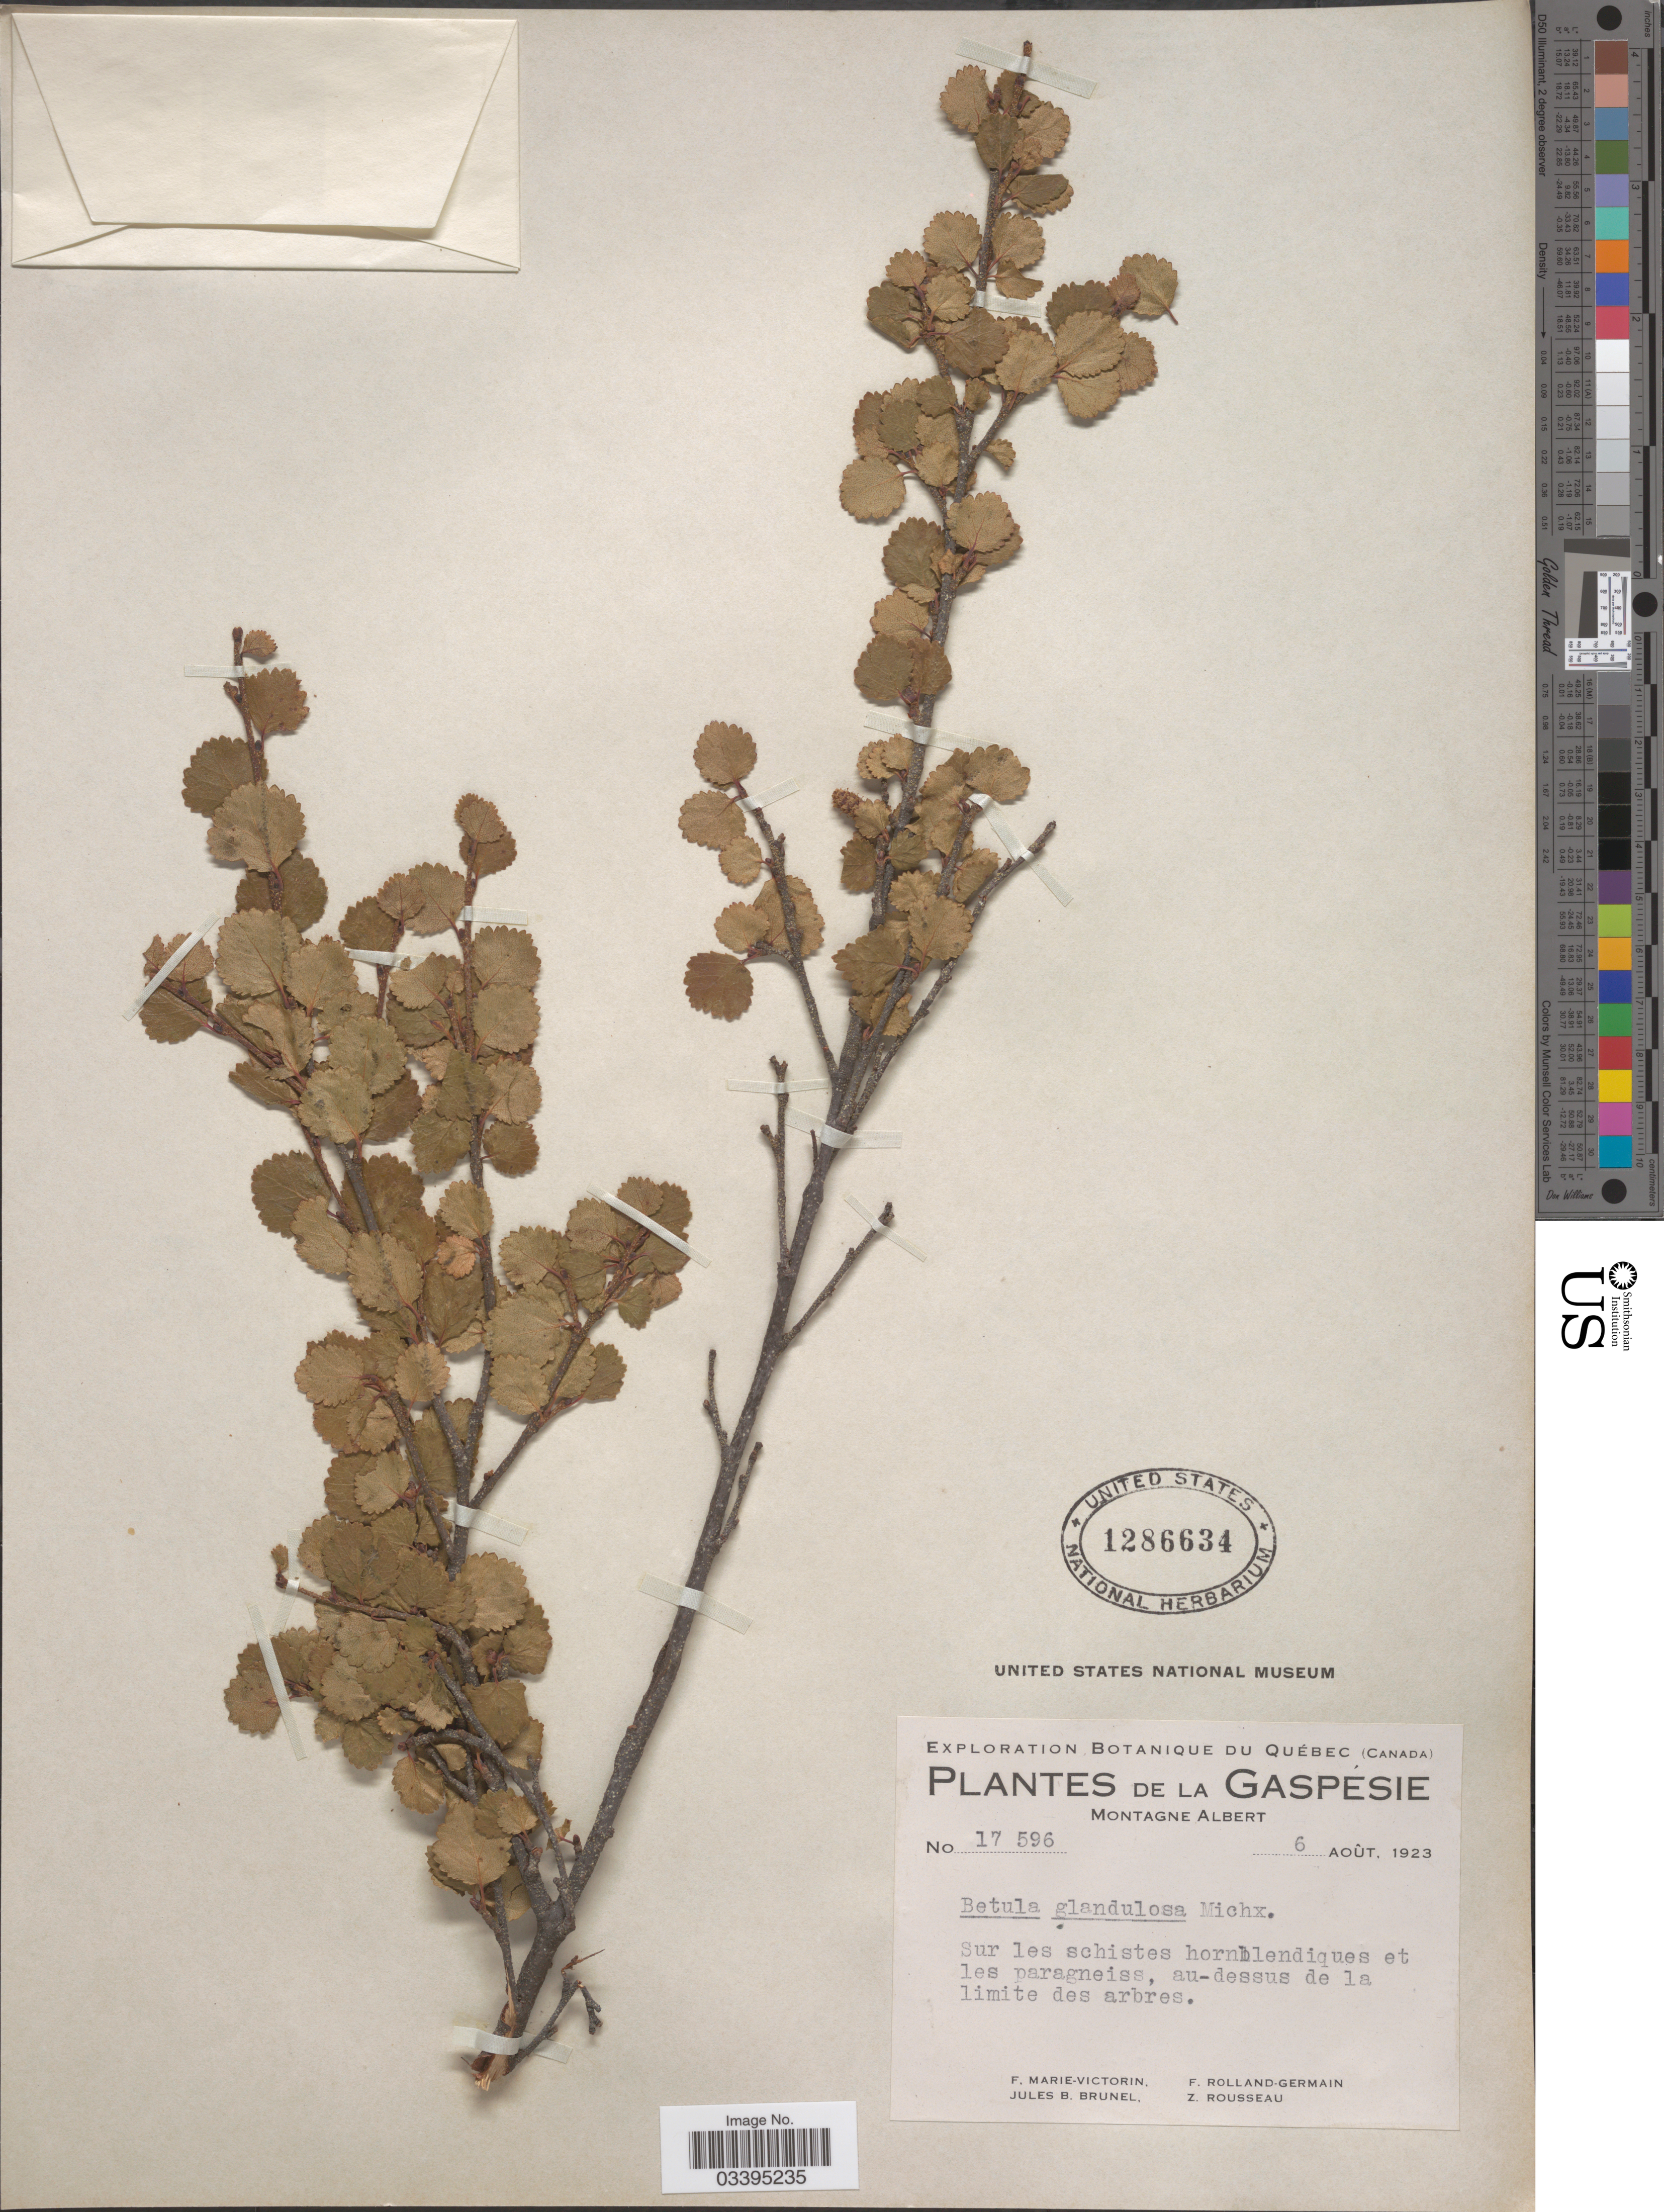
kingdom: Plantae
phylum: Tracheophyta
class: Magnoliopsida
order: Fagales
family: Betulaceae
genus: Betula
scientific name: Betula glandulosa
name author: Michx.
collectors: F. Marie-Victorin, J. Brunel, Rolland-Germain & Z. Rousseau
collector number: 17596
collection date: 1923-08-06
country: Canada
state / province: Quebec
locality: Gaspésie. Montagne Albert.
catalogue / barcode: US 1286634